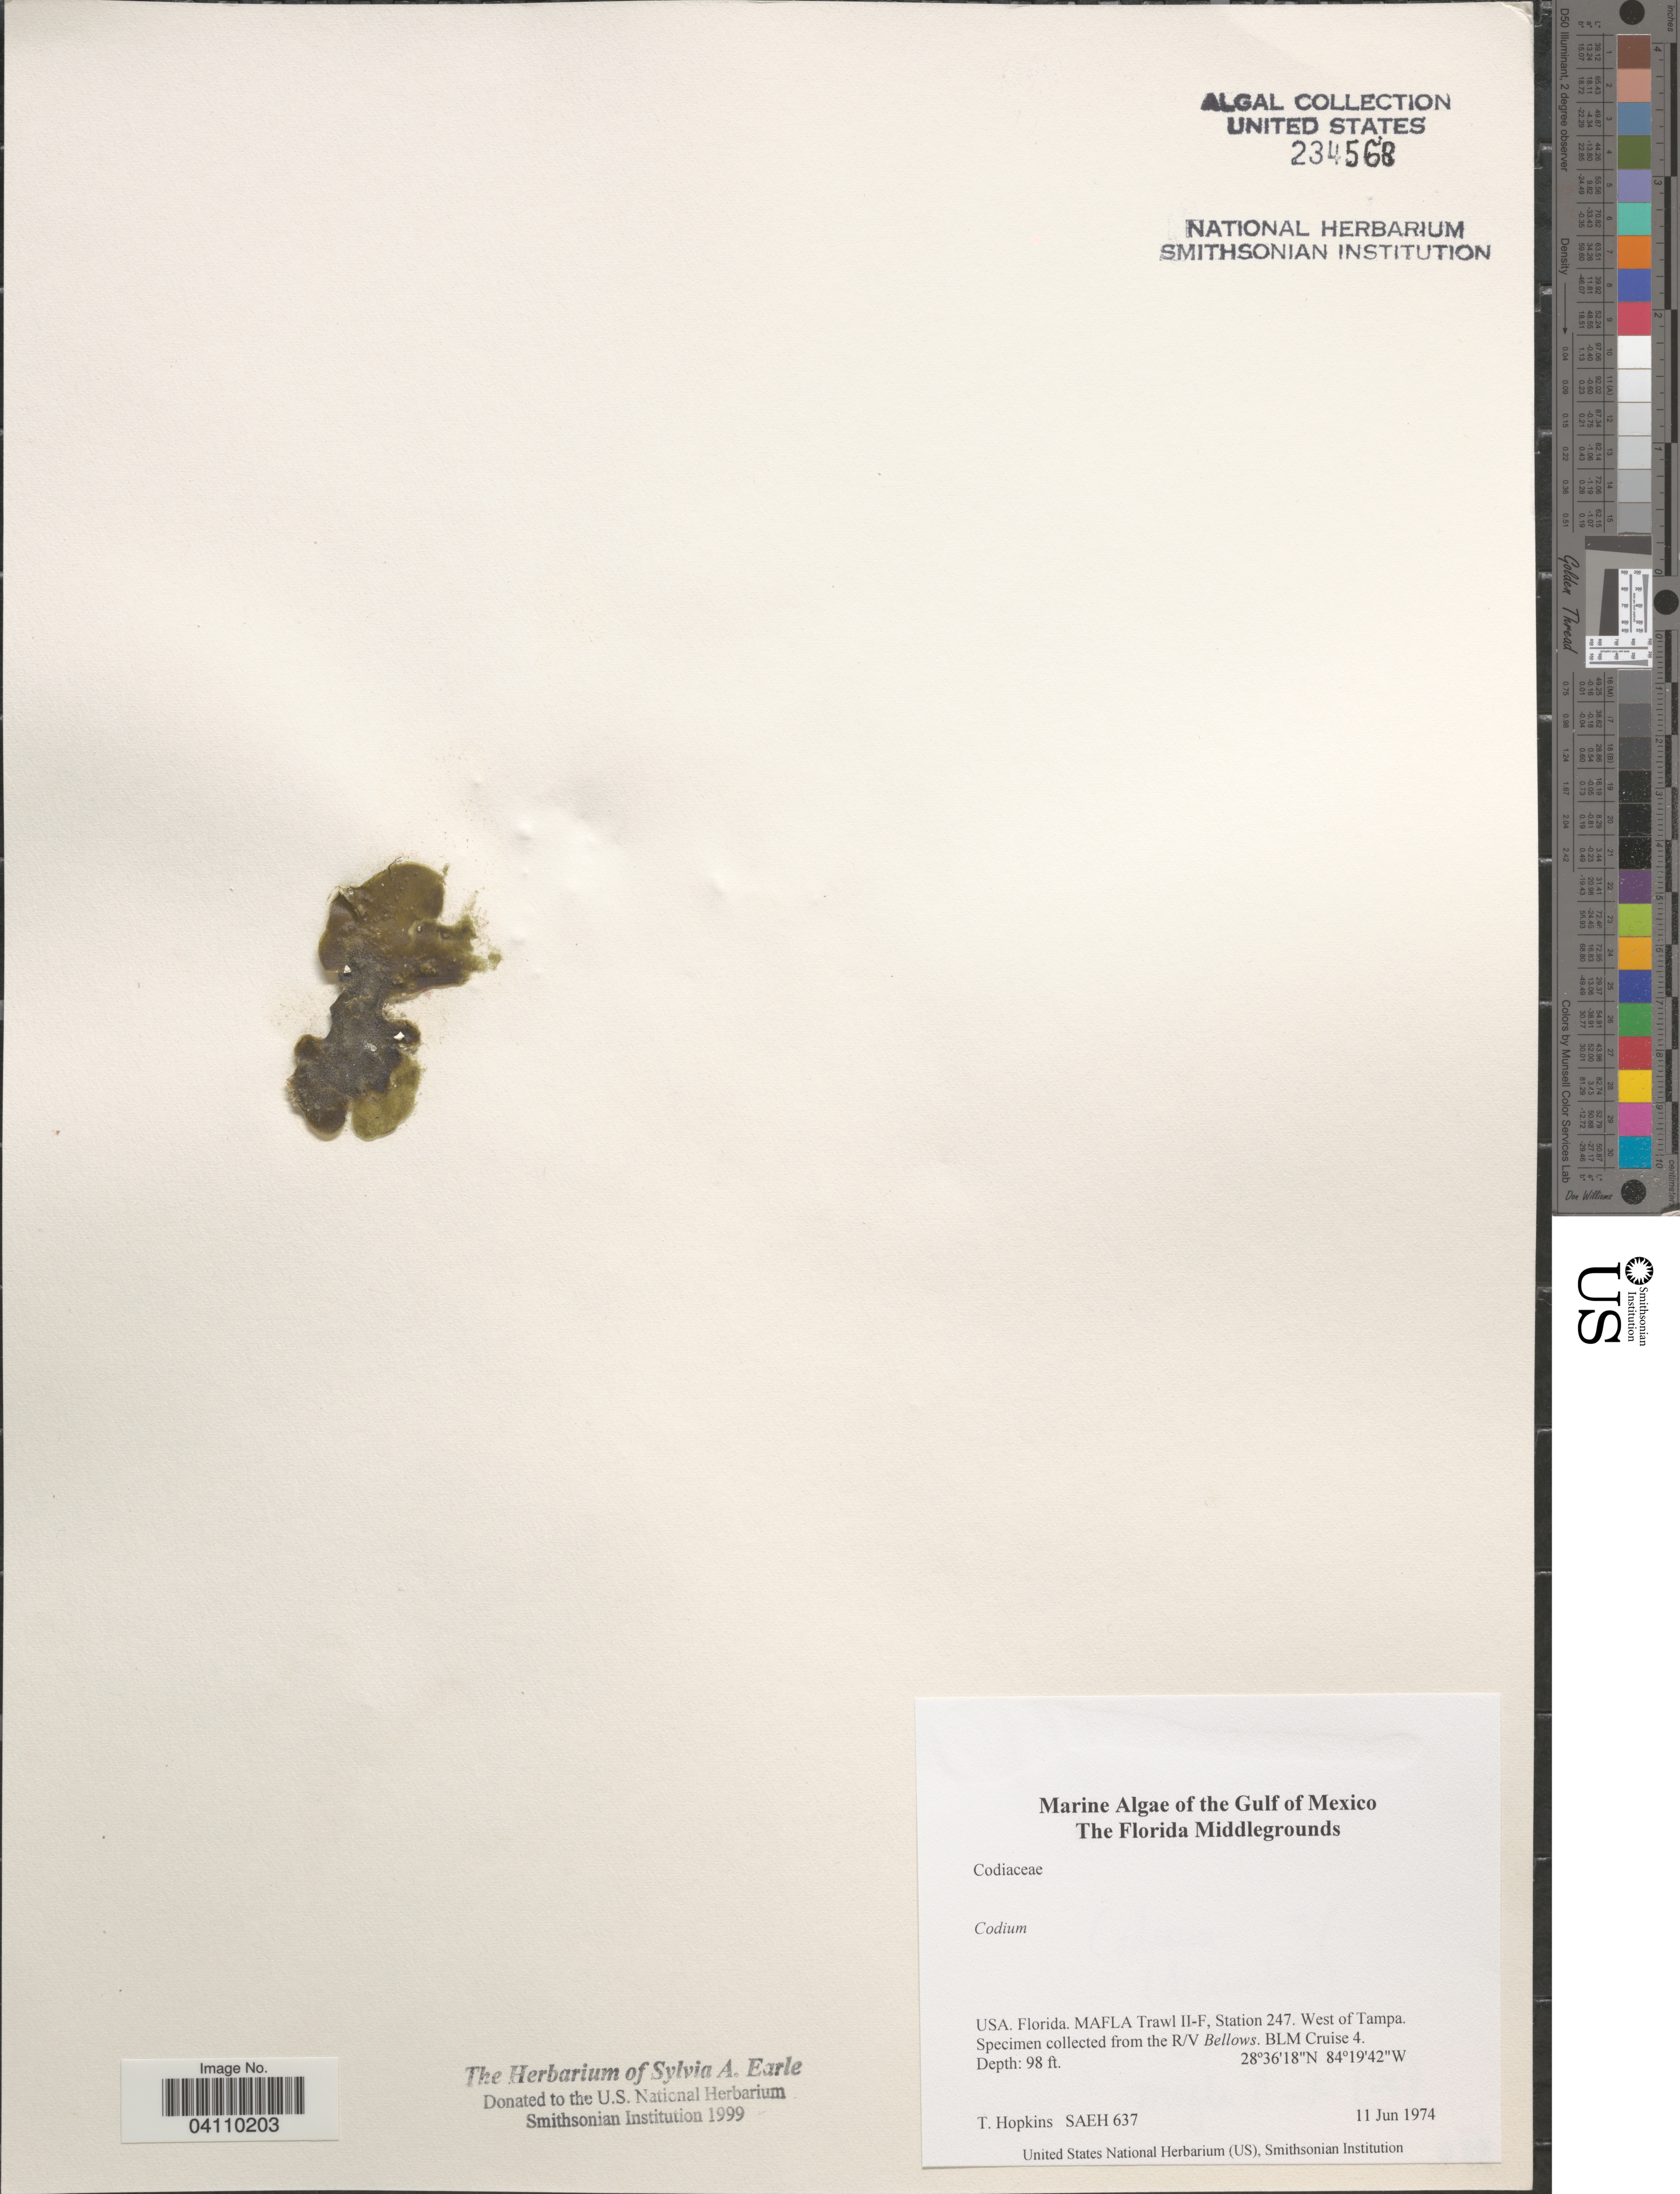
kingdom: Plantae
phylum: Chlorophyta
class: Ulvophyceae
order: Bryopsidales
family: Codiaceae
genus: Codium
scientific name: Codium sp.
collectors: T. Hopkins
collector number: SAEH637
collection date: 1974-06-11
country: United States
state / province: Florida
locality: The Gulf of Mexico. The Florida Middlegrounds. MAFLA Trawl II-F, Station 247. West of Tampa. The R/V Bellows. BLM Cruise 4.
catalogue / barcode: US 234568